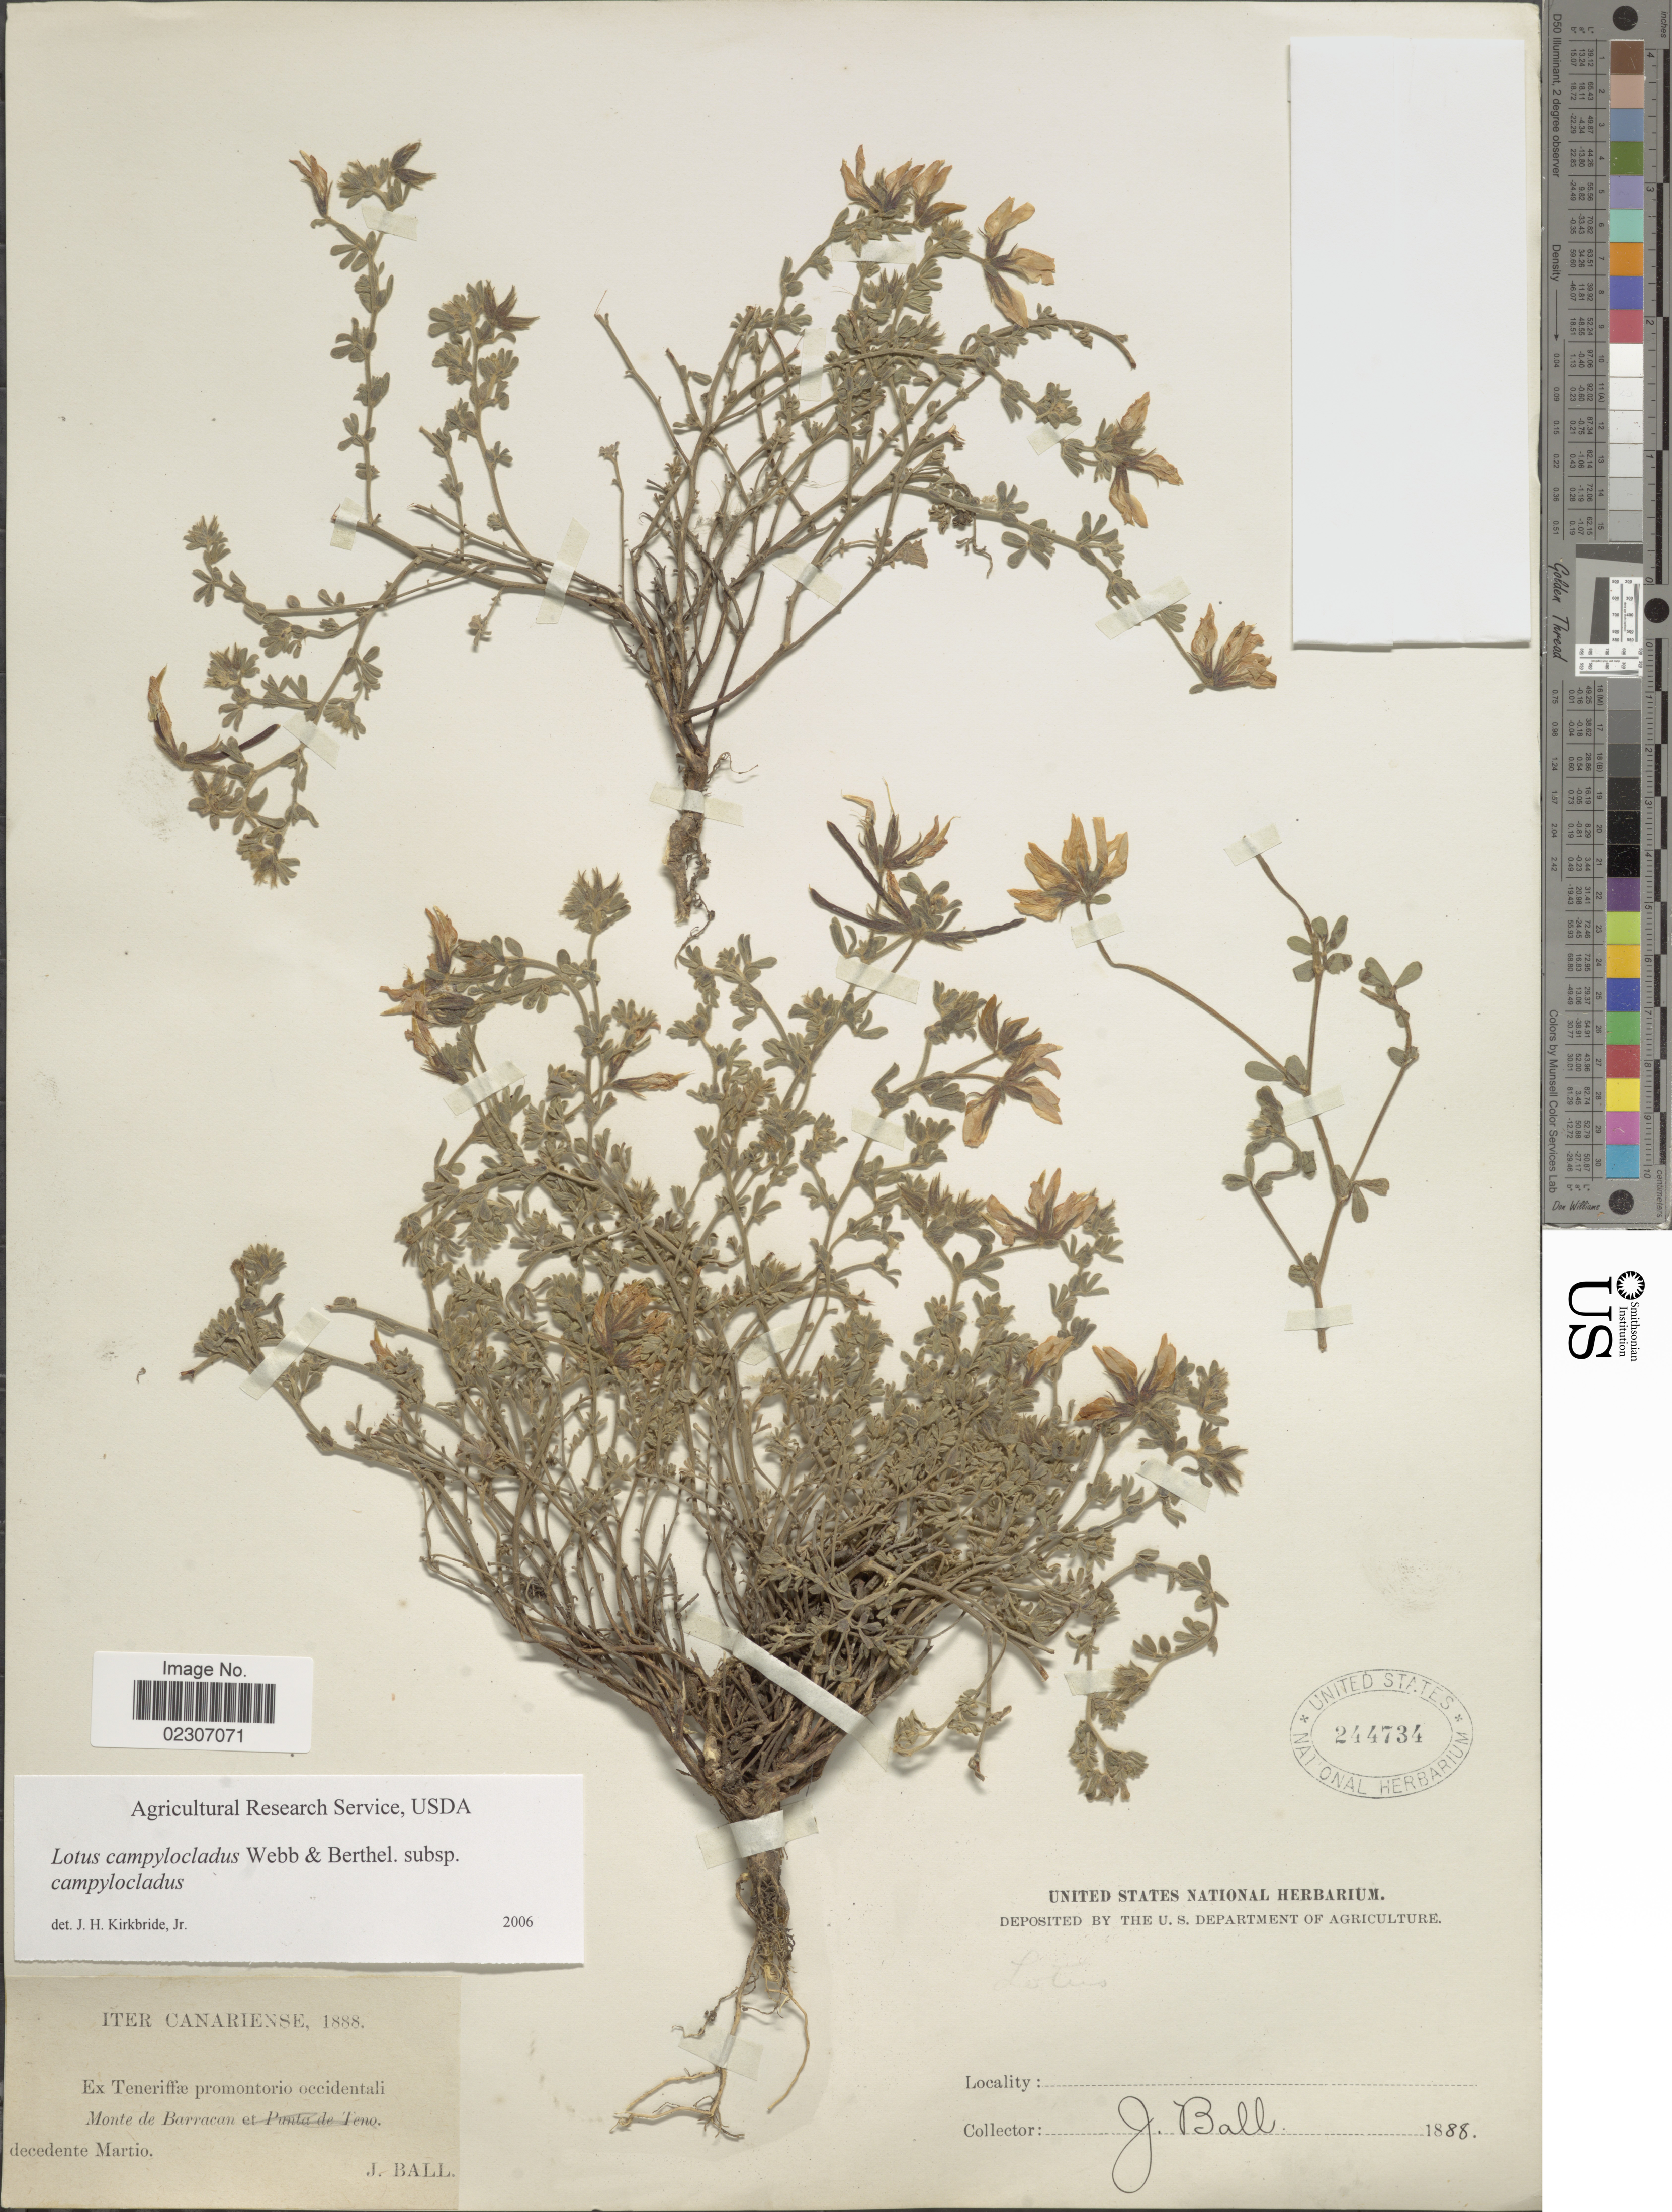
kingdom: Plantae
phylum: Tracheophyta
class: Magnoliopsida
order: Fabales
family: Fabaceae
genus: Lotus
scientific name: Lotus campylocladus subsp. campylocladus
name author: Webb & Berthel.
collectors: J. Ball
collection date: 1888-03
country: Spain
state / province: Canarias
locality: Iter Canariense, Ex Teneriffæ promontorio occidentali Monte de Barranca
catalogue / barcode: US 244734